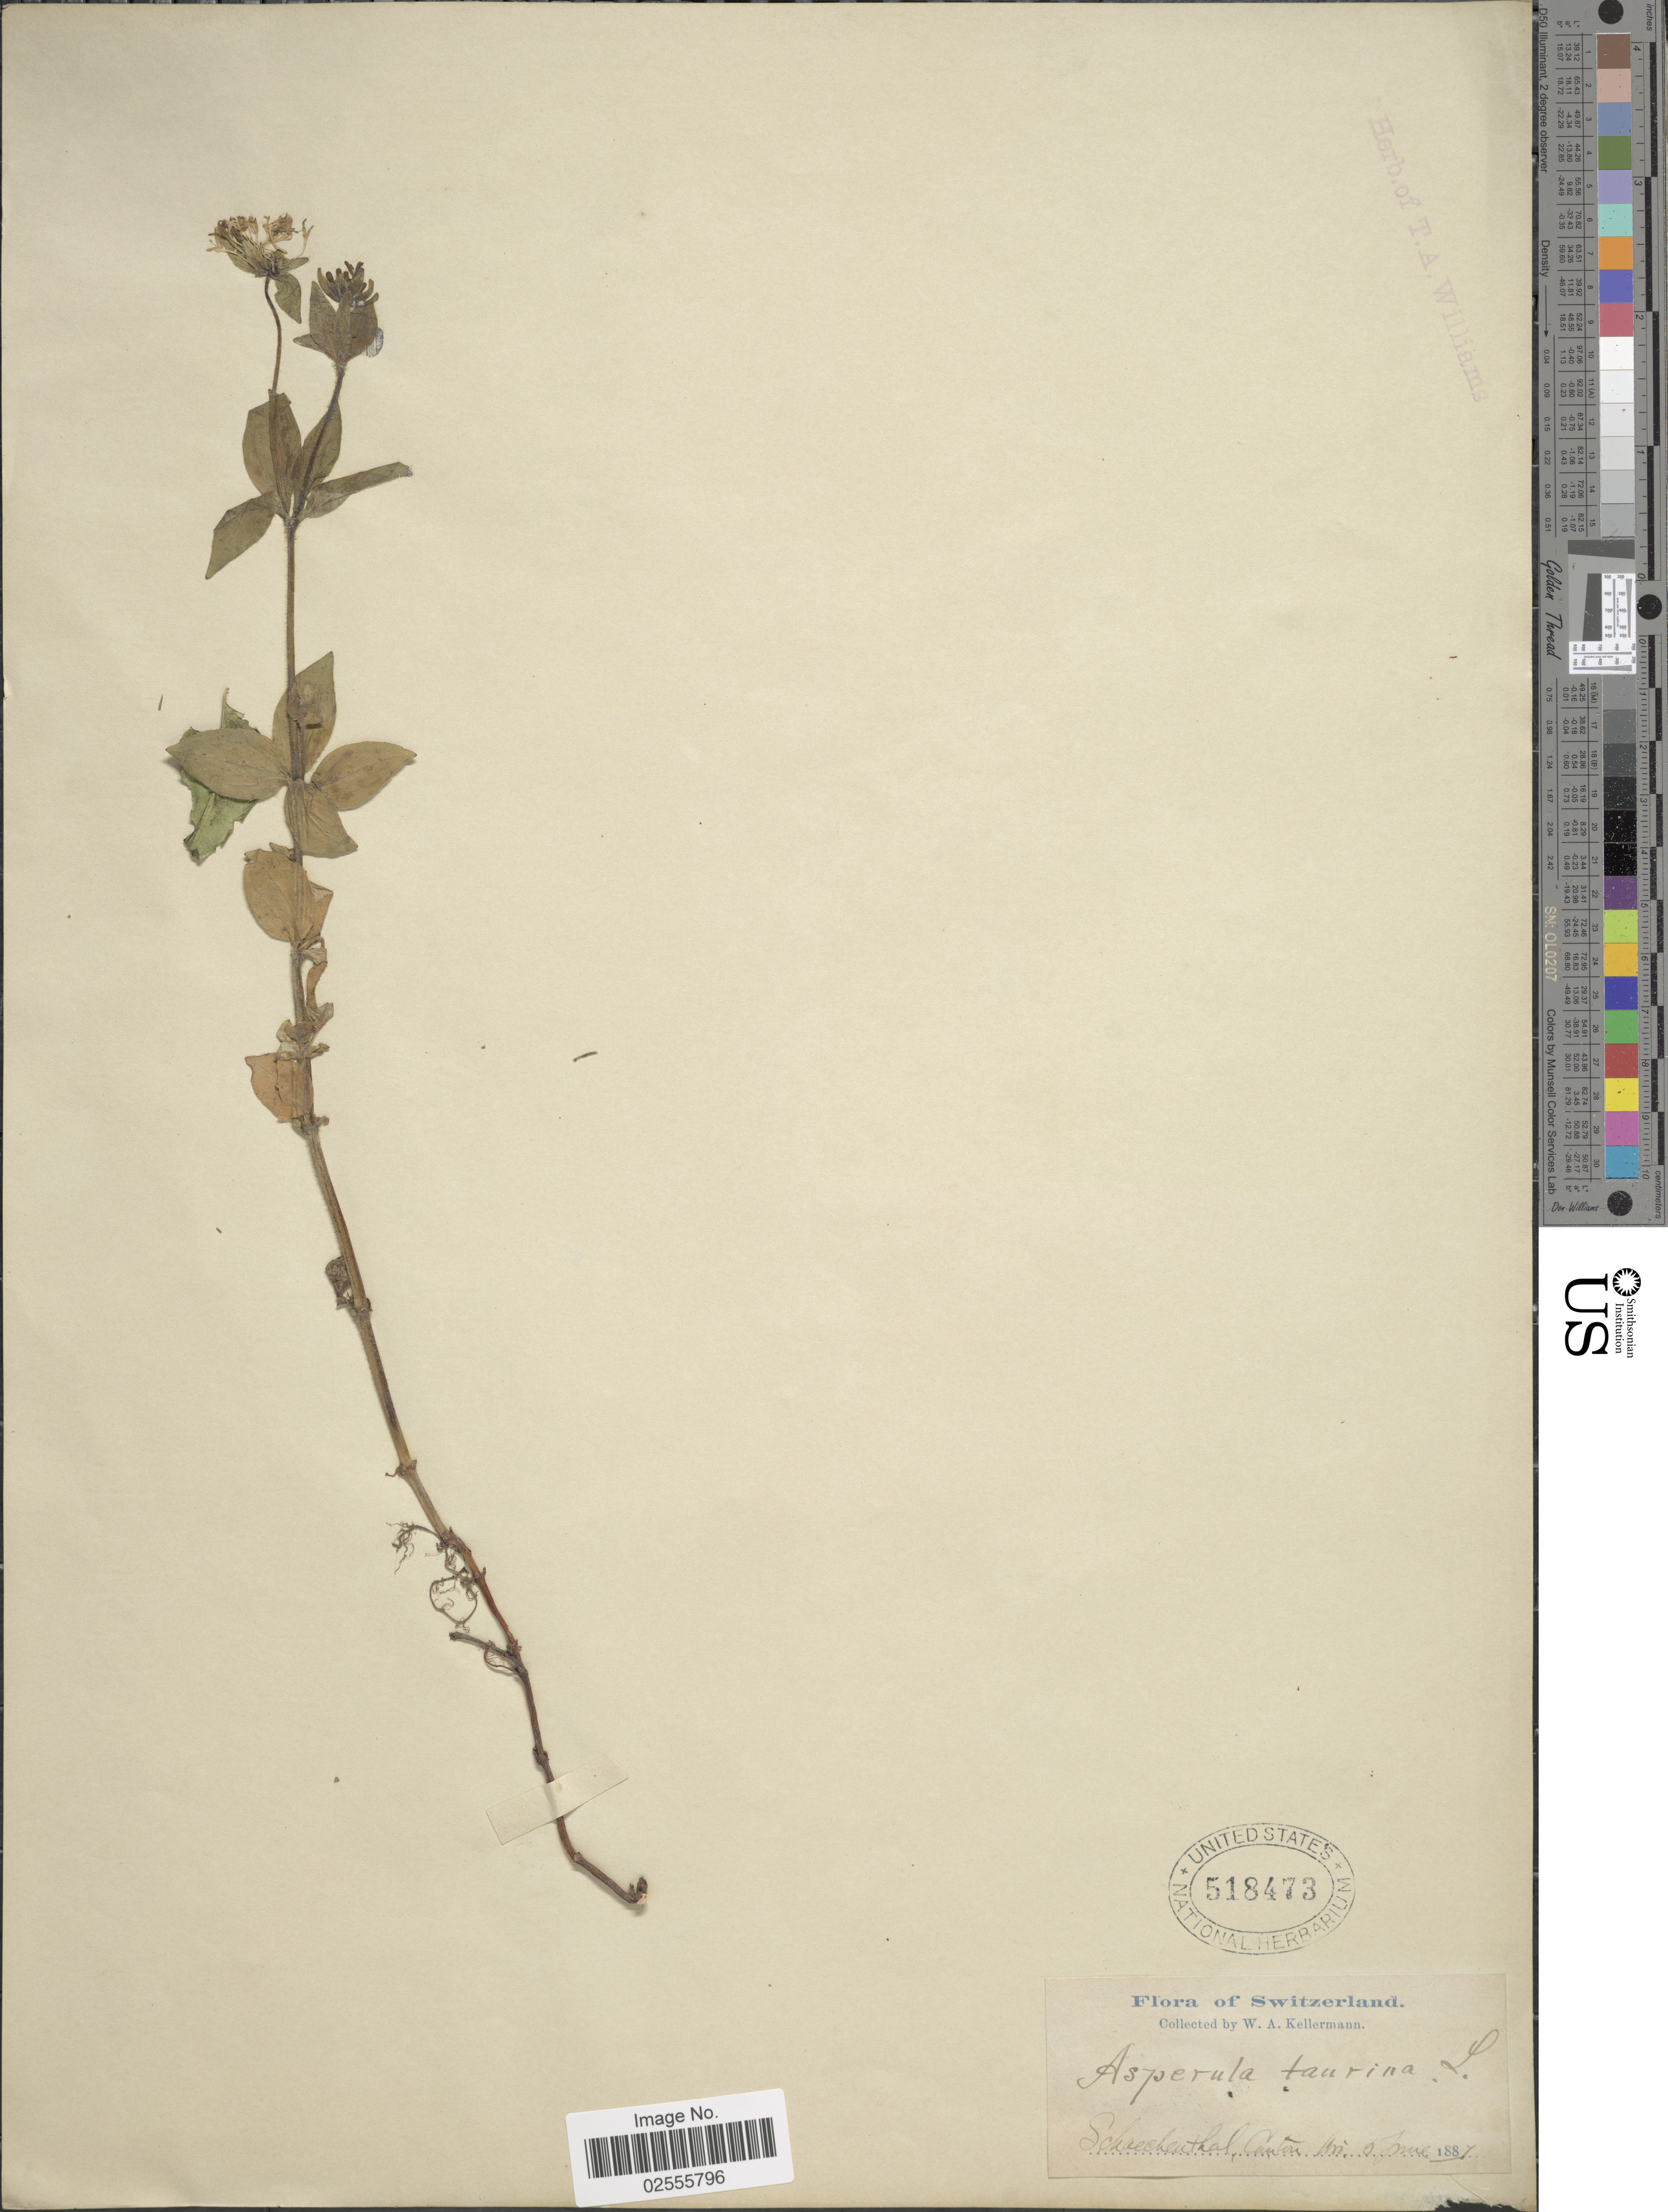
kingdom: Plantae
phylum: Tracheophyta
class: Magnoliopsida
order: Gentianales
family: Rubiaceae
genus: Asperula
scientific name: Asperula taurina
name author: L.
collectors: W. A. Kellermann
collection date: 1887-06-05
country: Switzerland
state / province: Uri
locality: Schaechenthal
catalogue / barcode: US 518473